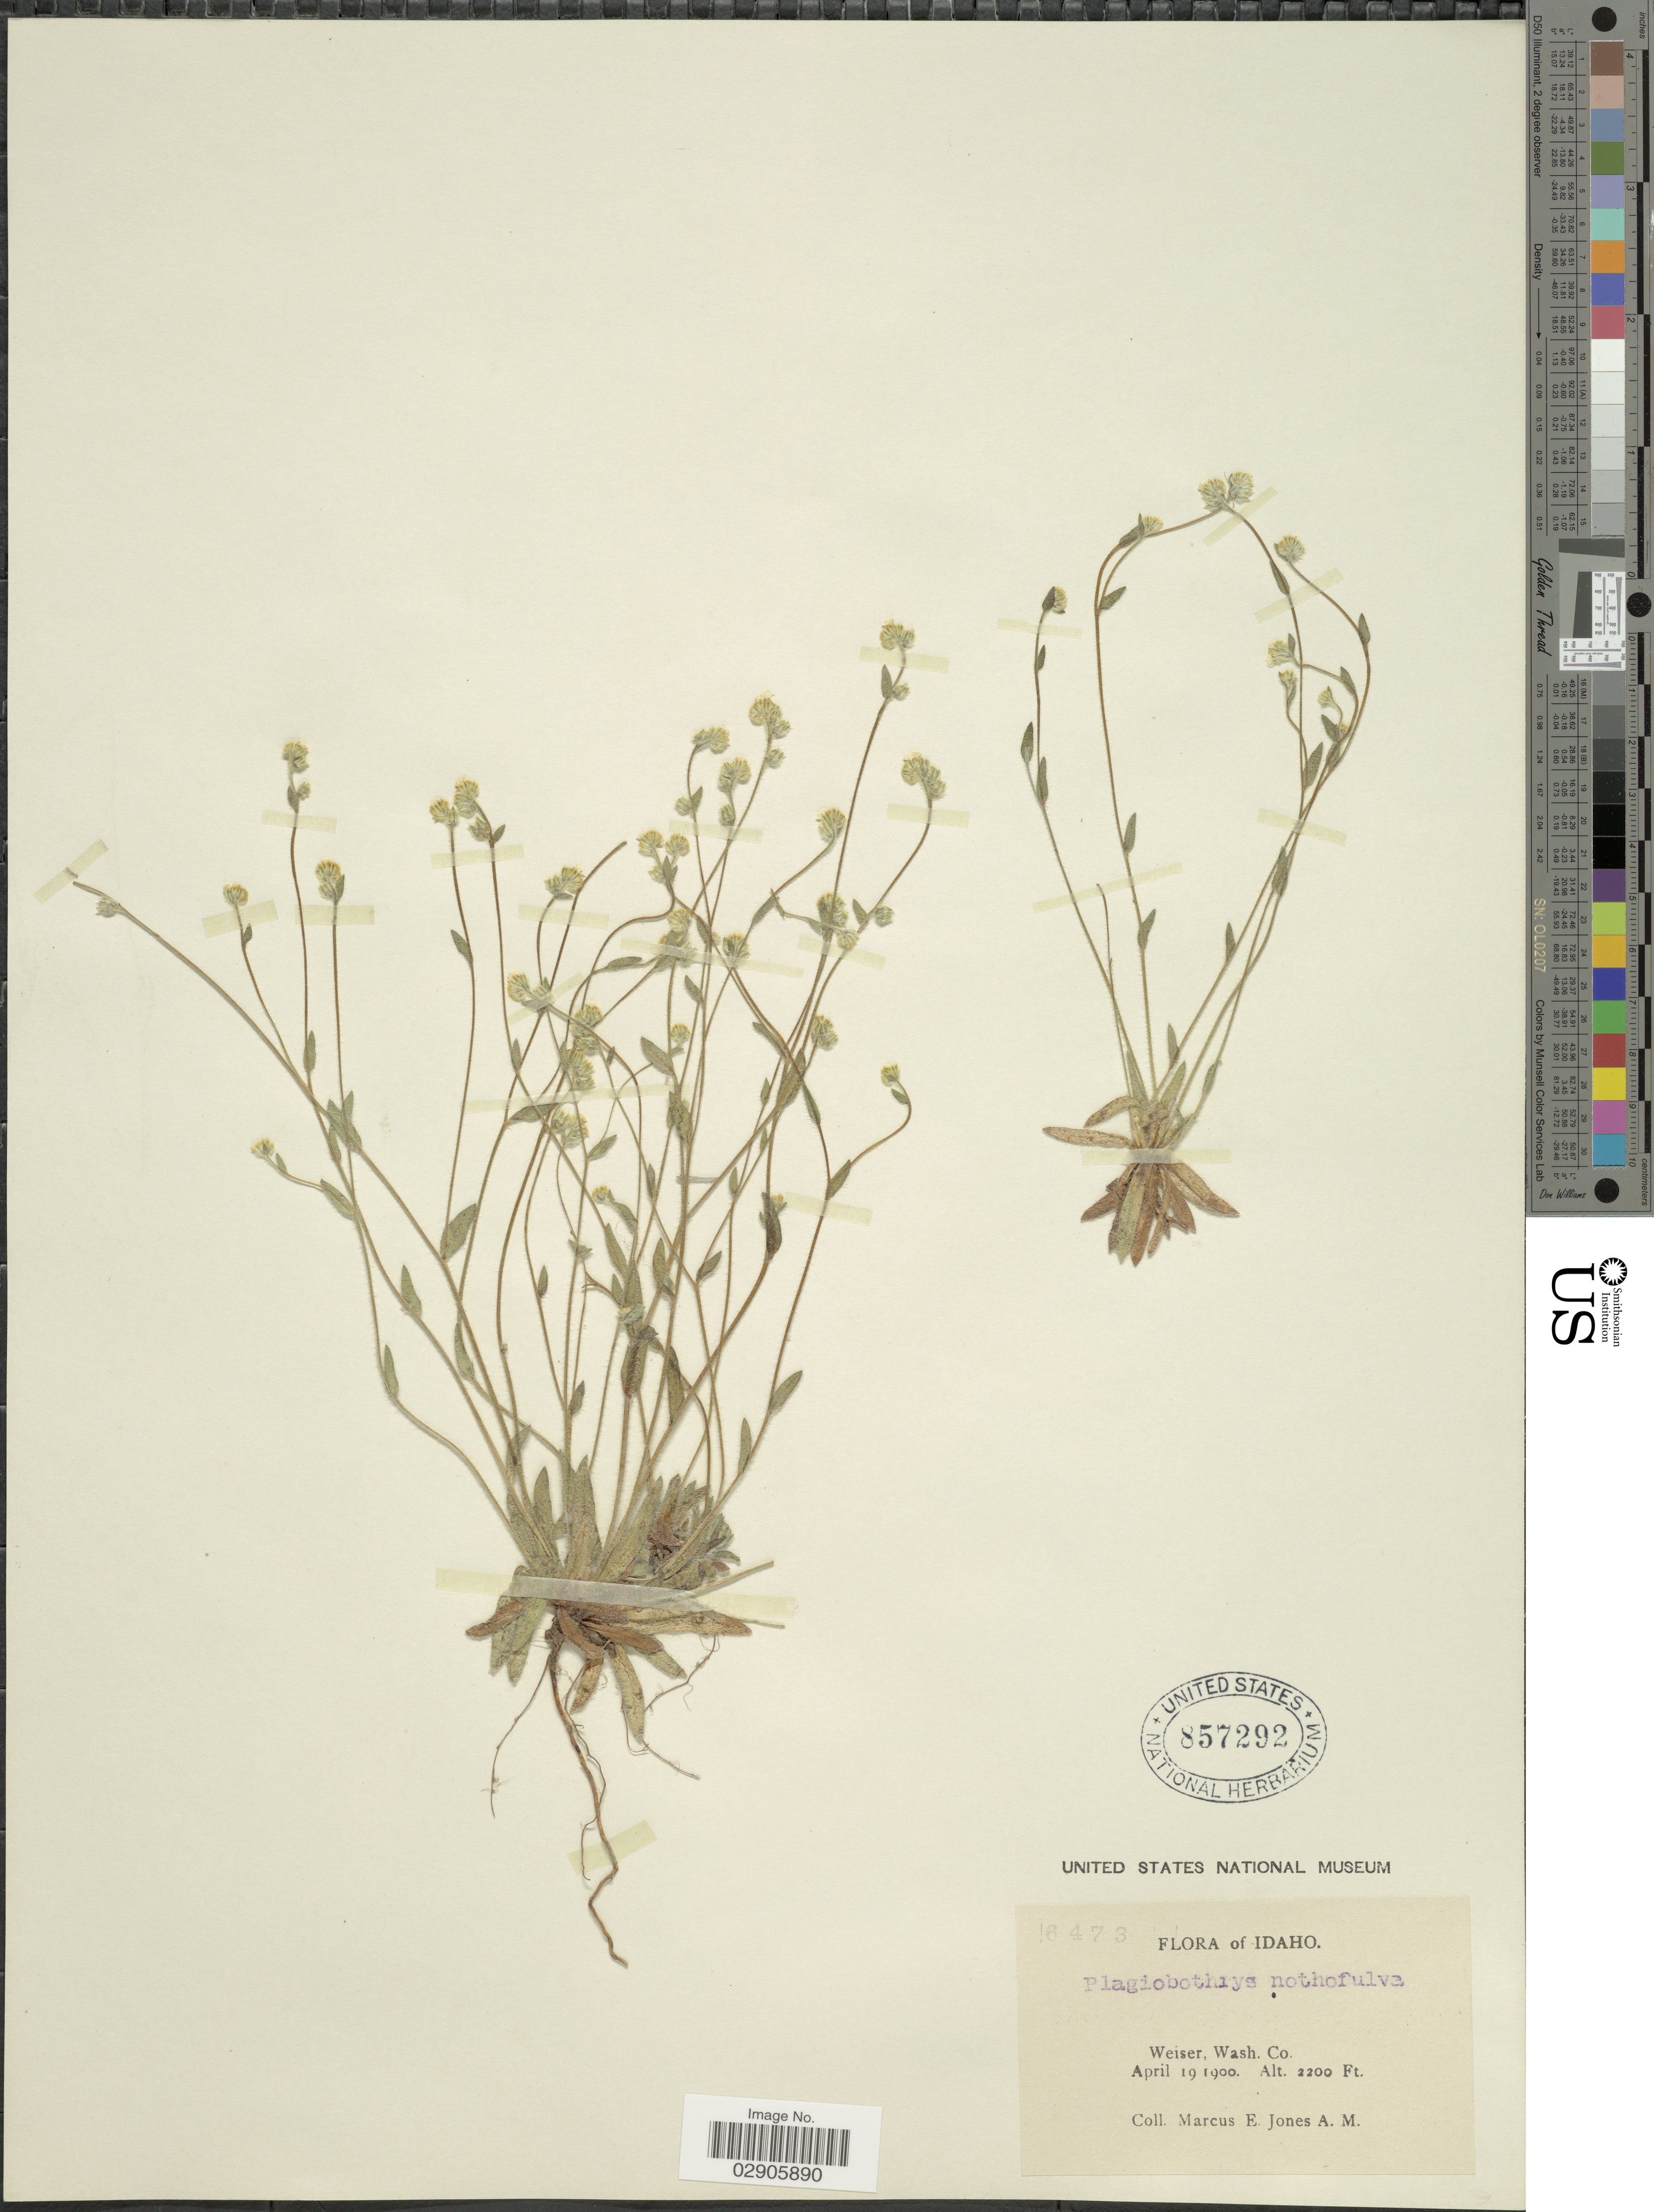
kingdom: Plantae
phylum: Tracheophyta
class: Magnoliopsida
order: Boraginales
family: Boraginaceae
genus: Plagiobothrys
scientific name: Plagiobothrys tenellus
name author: (Nutt.) A. Gray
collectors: M. E. Jones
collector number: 6473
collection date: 1900-04-19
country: United States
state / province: Idaho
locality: Weiser, Wash. Co.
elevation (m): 671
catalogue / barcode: US 857292